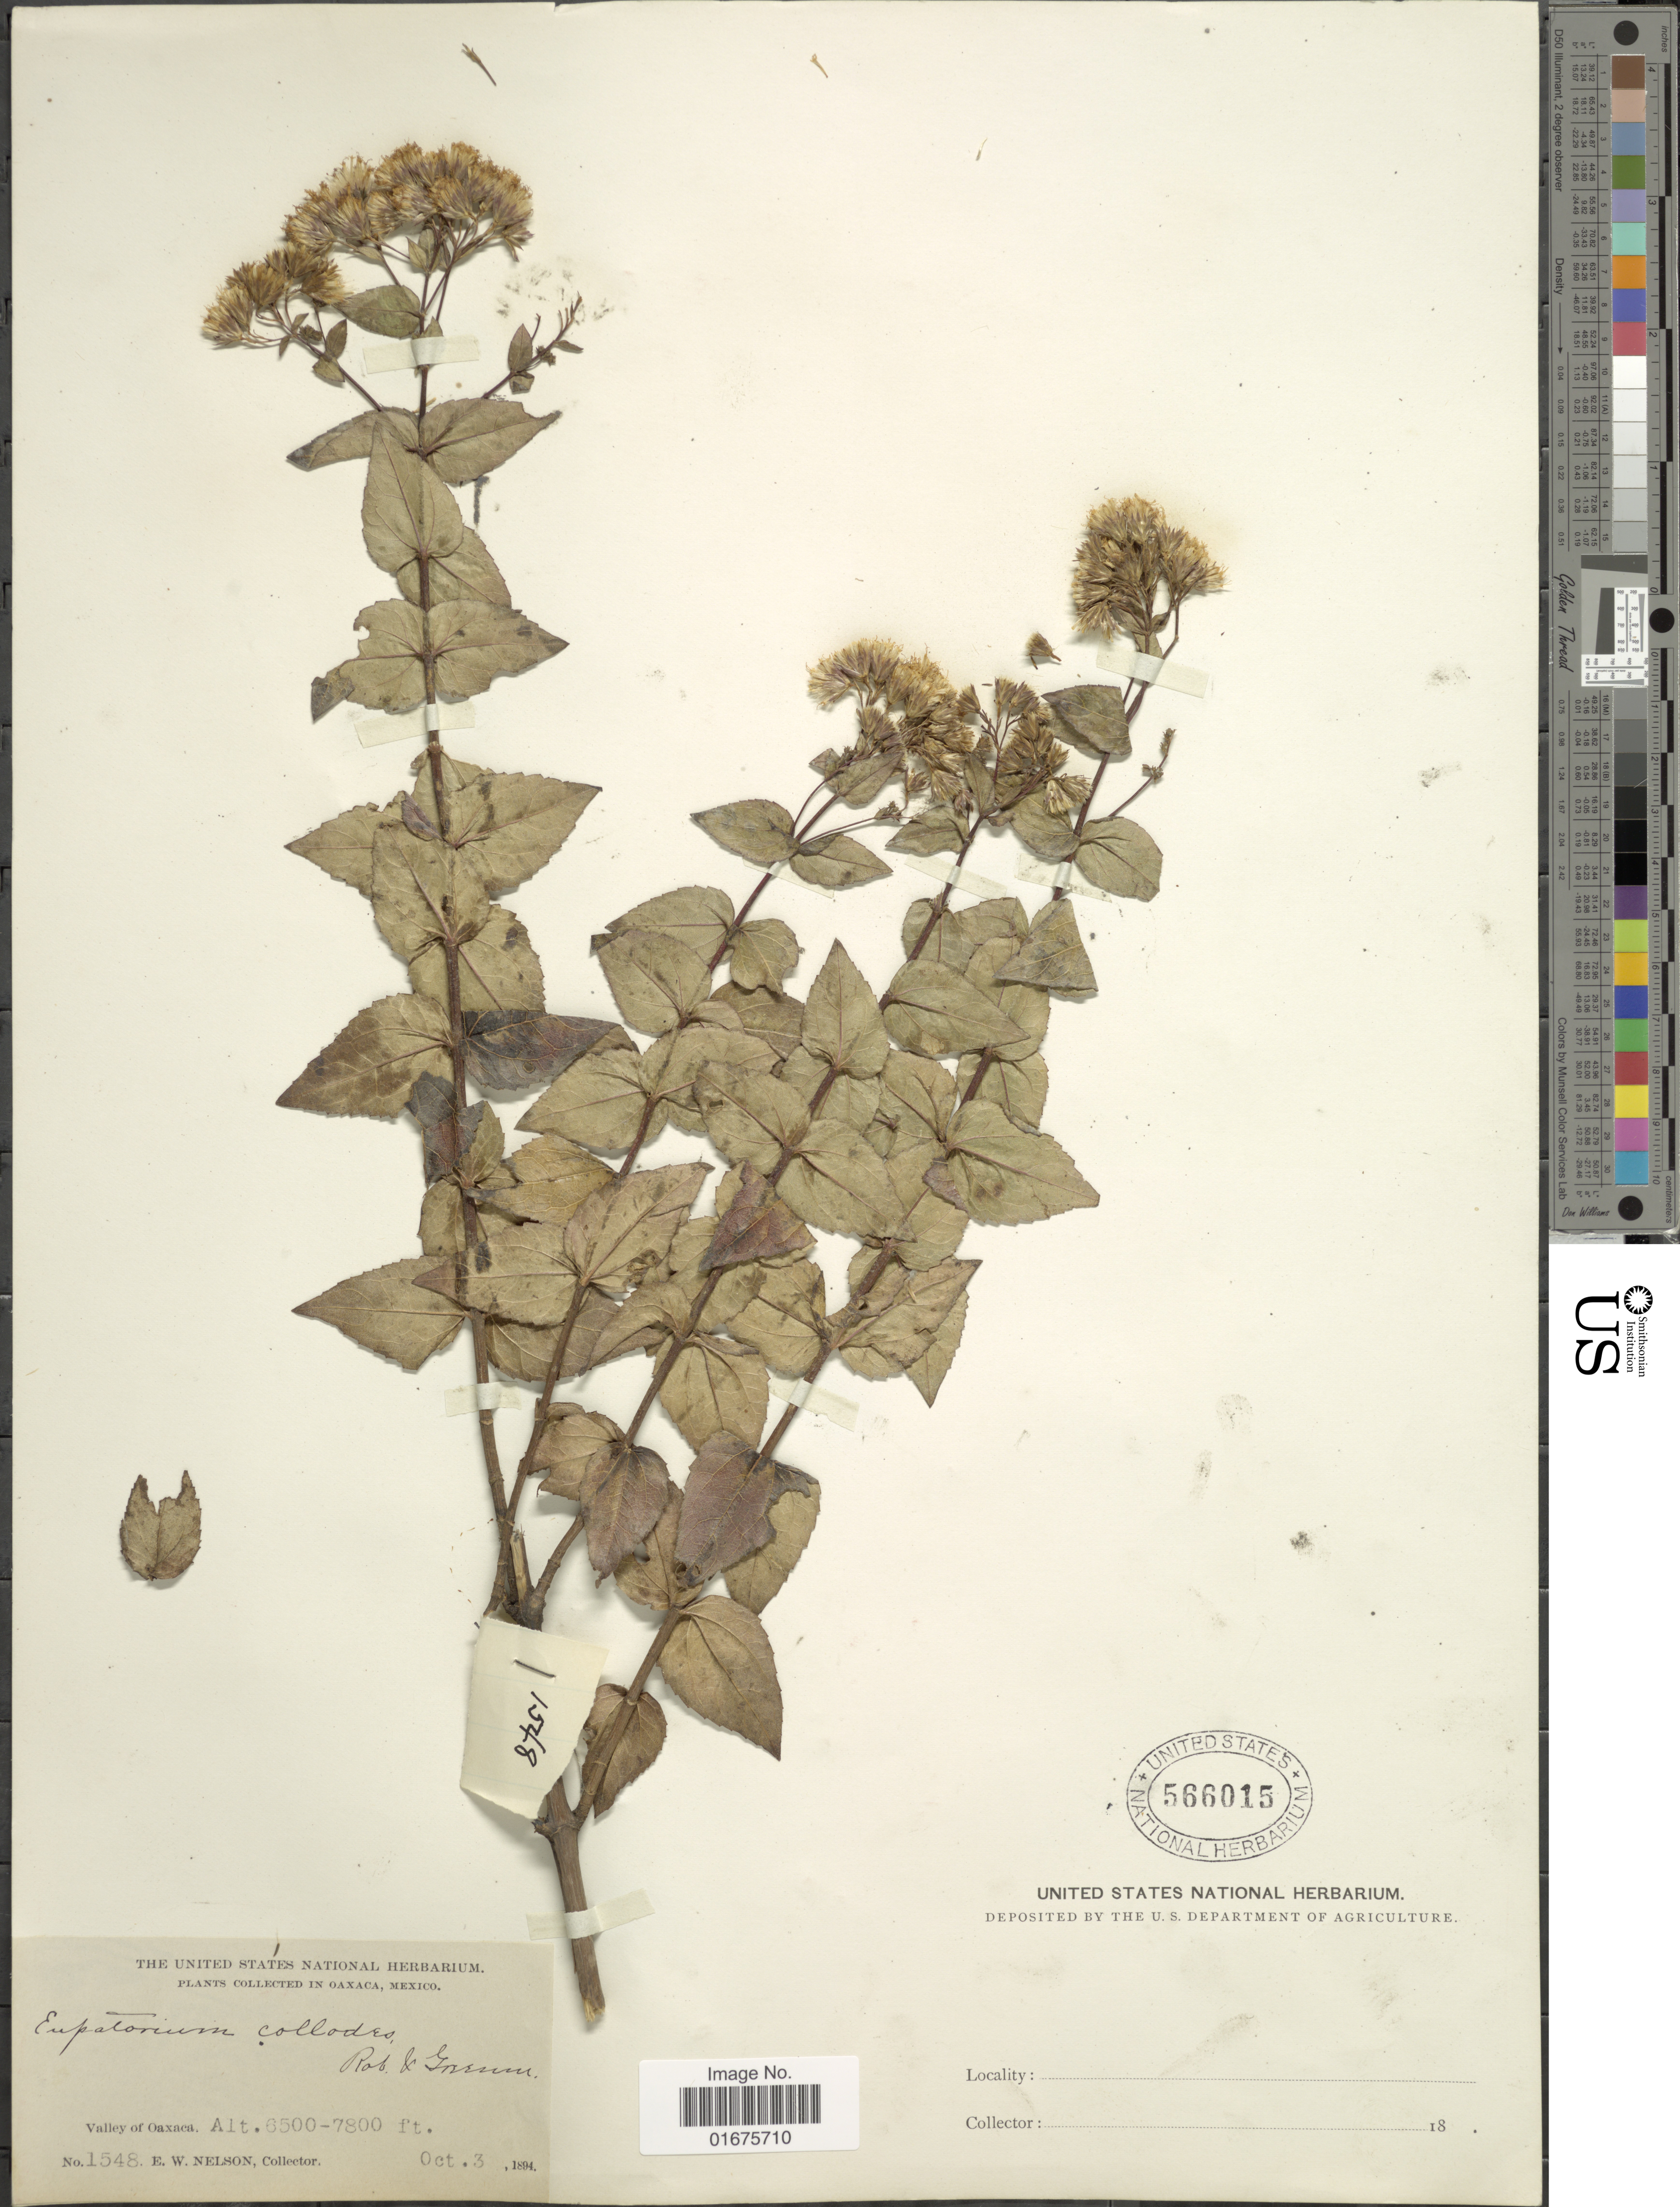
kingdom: Plantae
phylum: Tracheophyta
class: Magnoliopsida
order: Asterales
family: Asteraceae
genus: Ageratina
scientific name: Ageratina collodes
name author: (B.L. Rob. & Greenm.) R.M. King & H. Rob.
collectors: E. W. Nelson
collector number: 1548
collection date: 1894-10-03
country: Mexico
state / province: Oaxaca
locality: Vicinity of Oaxaca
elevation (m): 1981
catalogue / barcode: US 566015